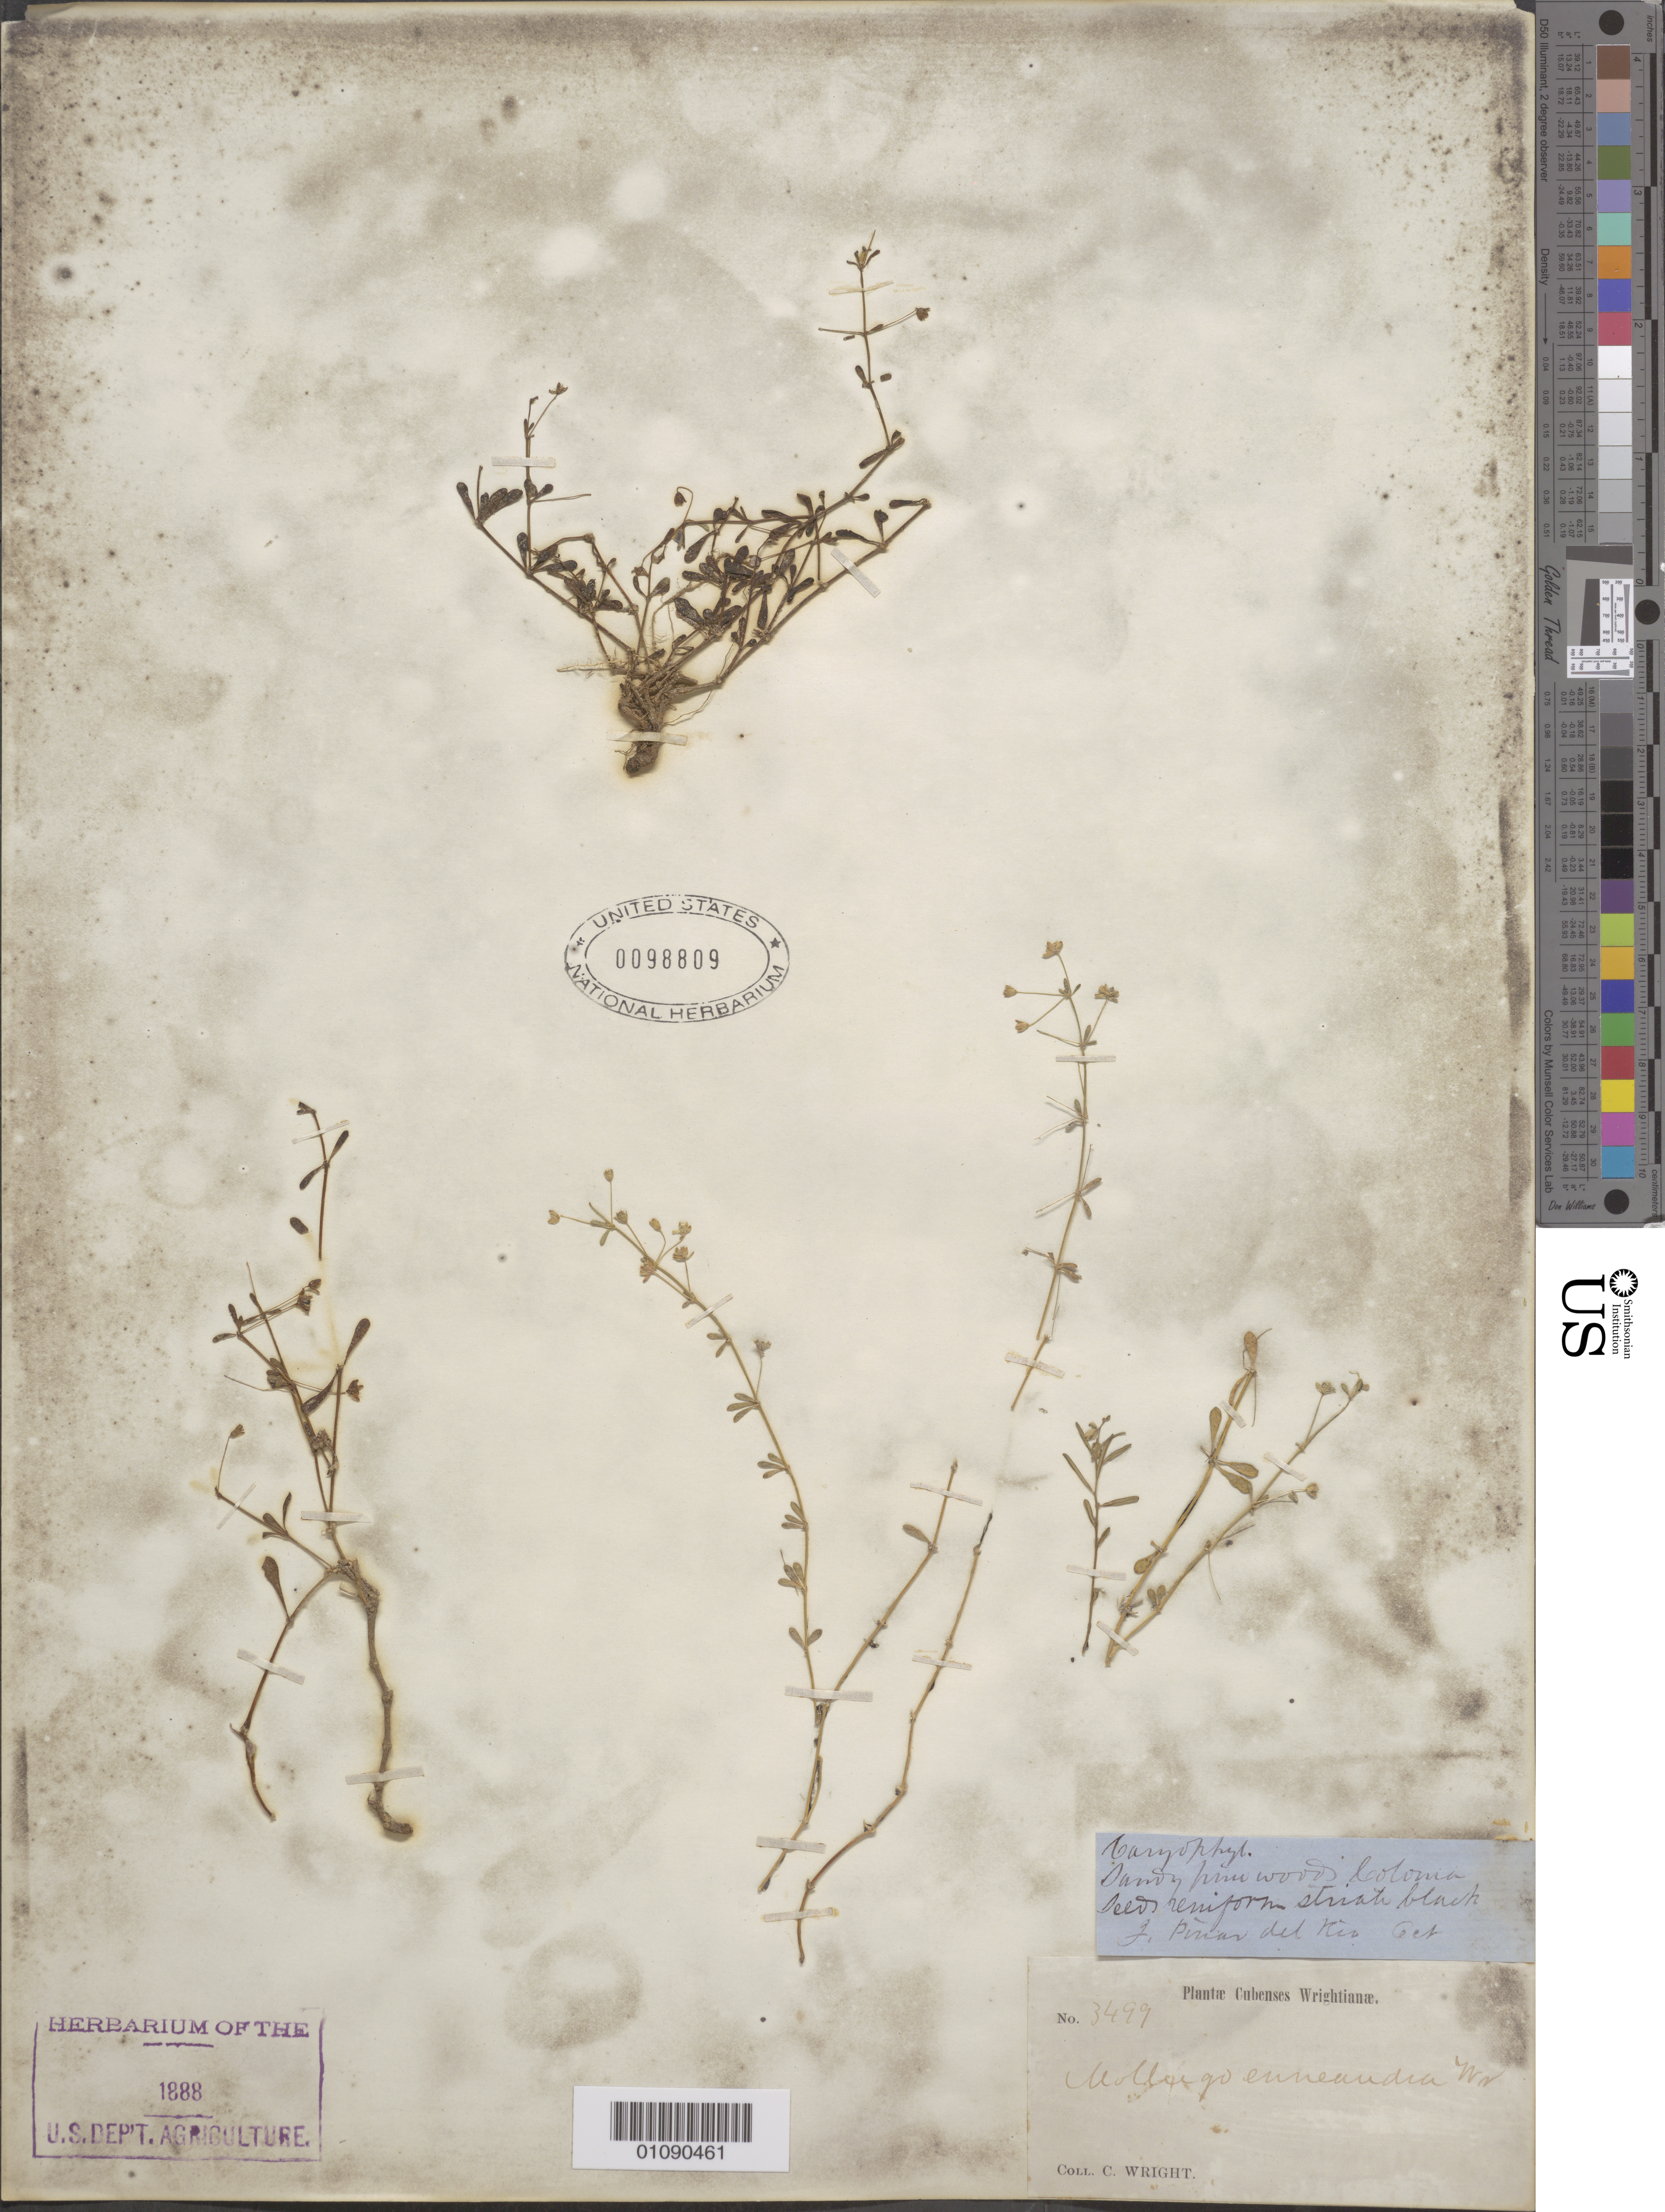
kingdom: Plantae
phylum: Tracheophyta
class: Magnoliopsida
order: Caryophyllales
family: Molluginaceae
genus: Mollugo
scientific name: Mollugo enneandra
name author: C. Wright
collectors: C. Wright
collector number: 3499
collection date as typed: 1800 to 1899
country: Cuba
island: Cuba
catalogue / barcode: US 98809